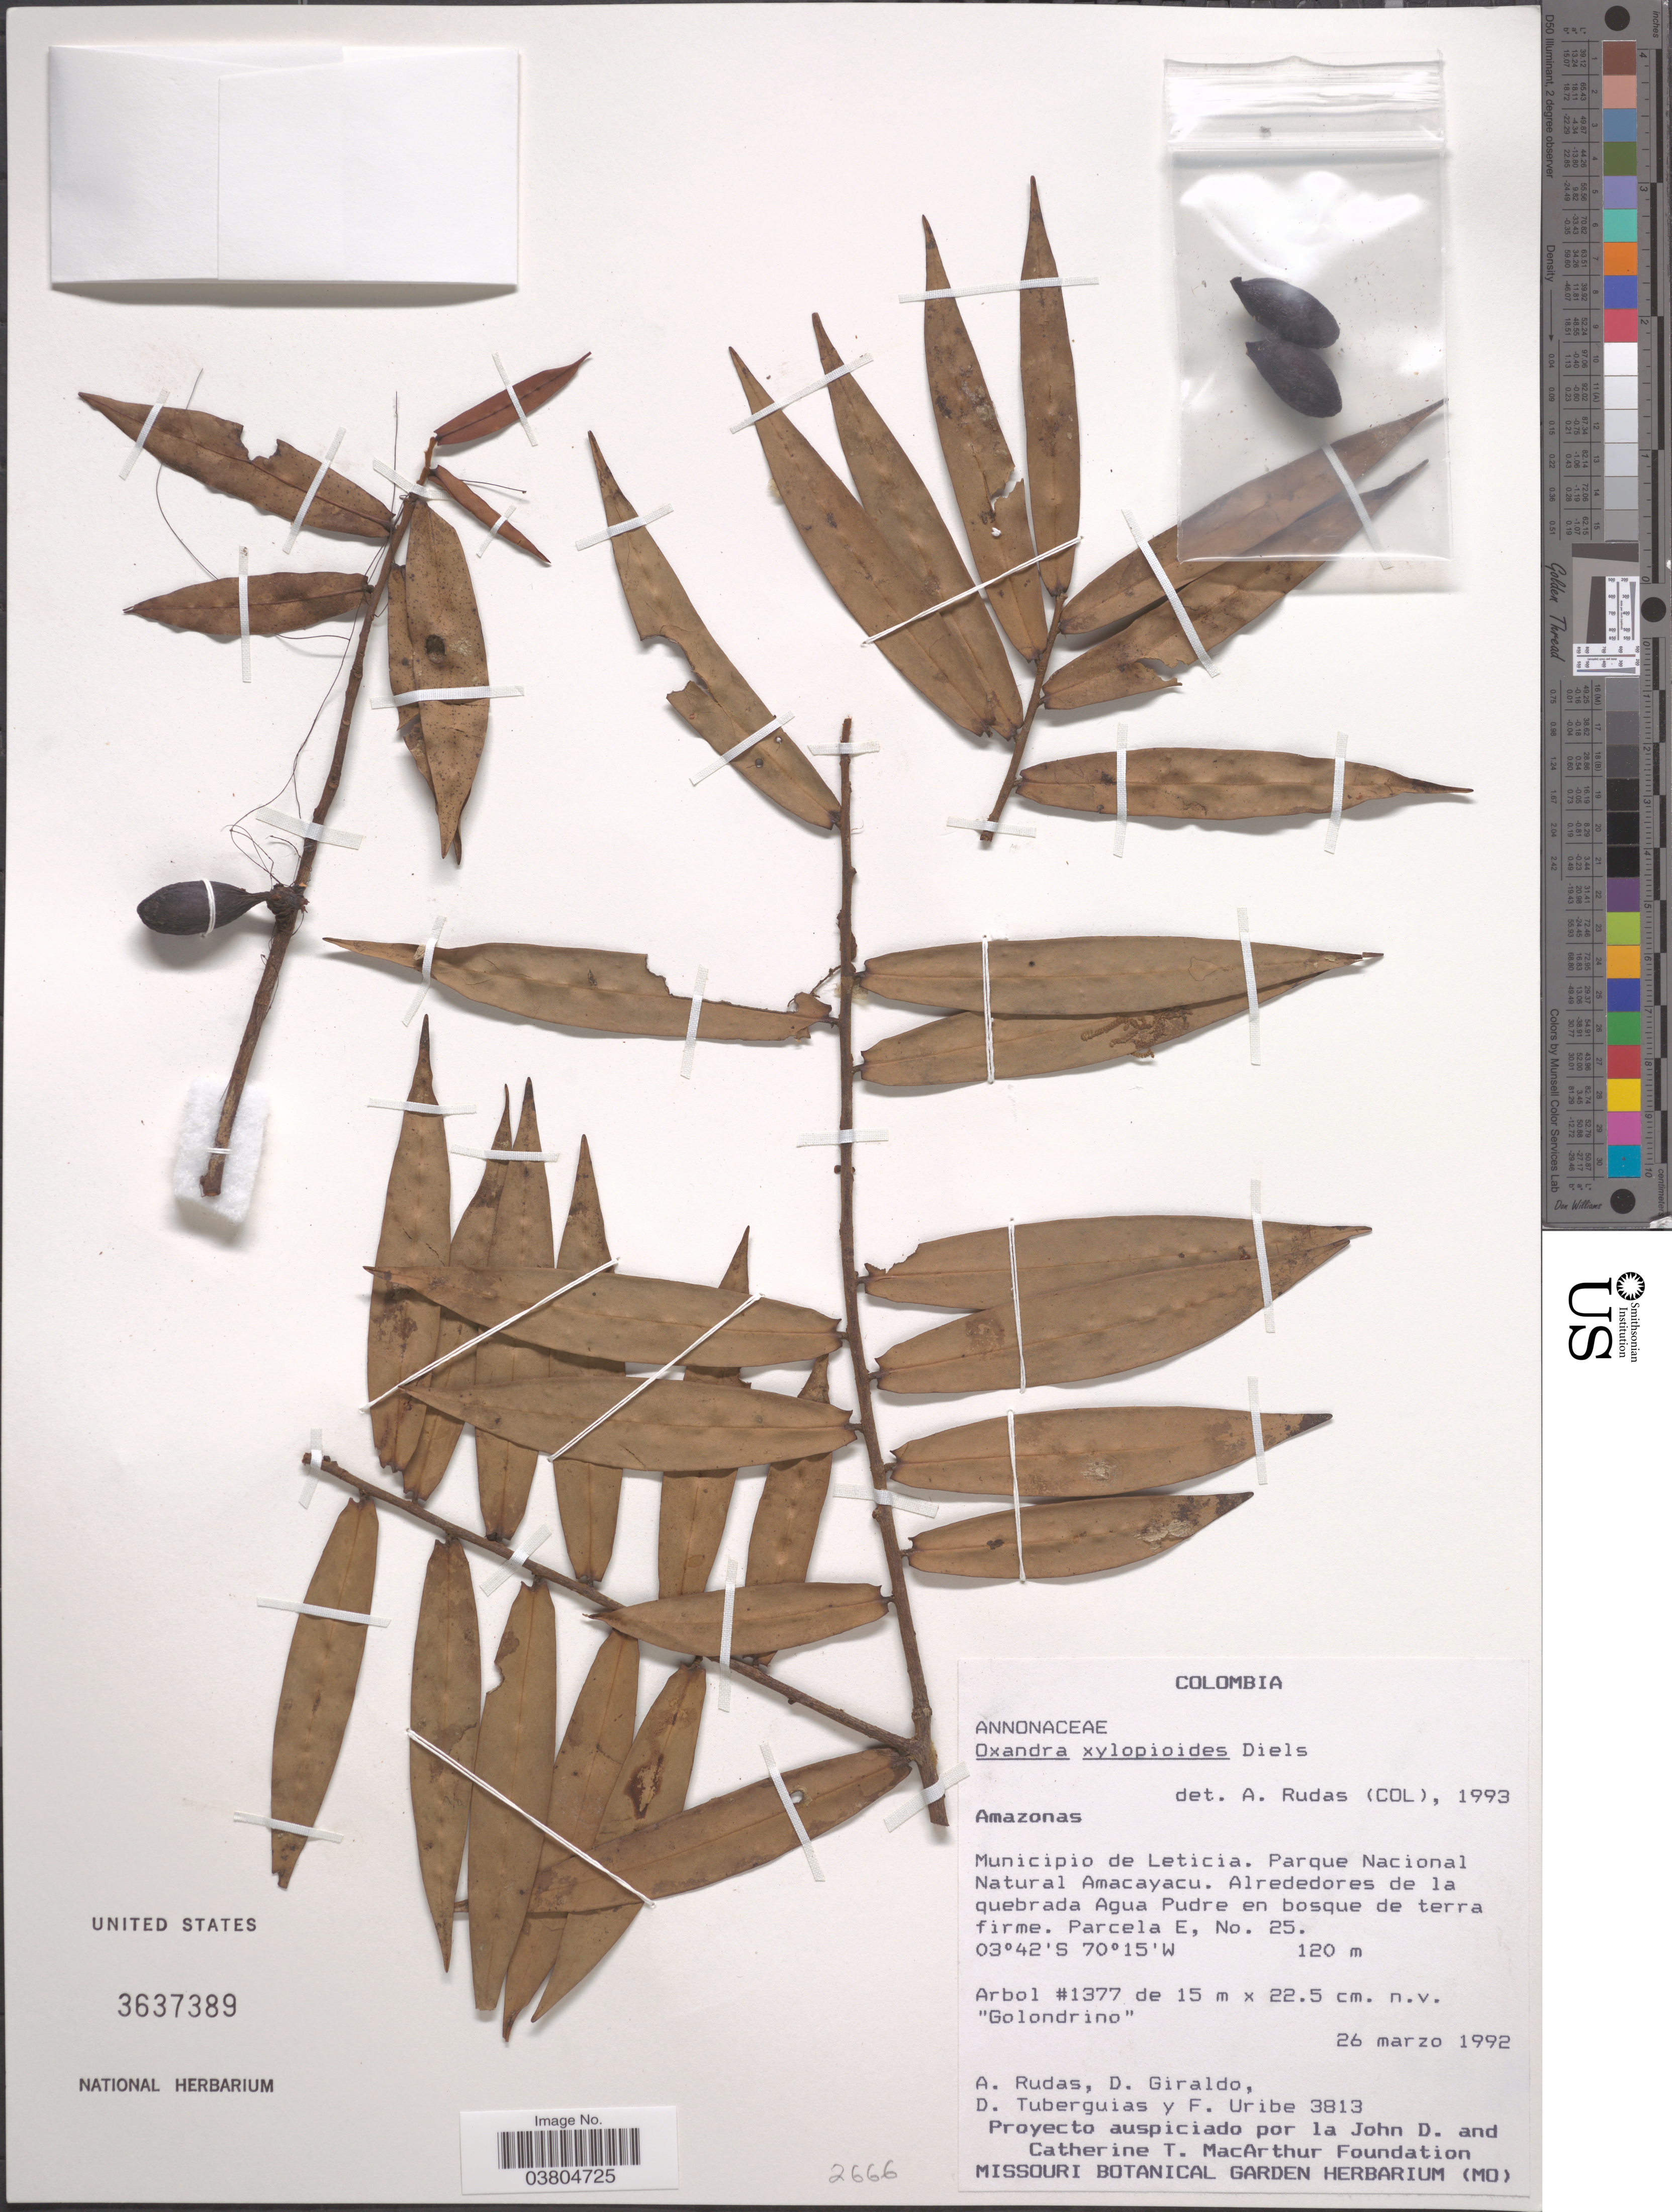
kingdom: Plantae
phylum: Tracheophyta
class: Magnoliopsida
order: Magnoliales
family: Annonaceae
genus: Oxandra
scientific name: Oxandra xylopioides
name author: Diels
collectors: A. Rudas, D. Giraldo, D. Tuberguias & F. Uribe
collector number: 3813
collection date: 1992-03-26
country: Colombia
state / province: Amazônas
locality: Municipio de Leticia. Parque Nacional Natural Amacayacu. Alrededores de la quebrada Agua Pudre. Parcela E.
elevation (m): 120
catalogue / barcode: US 3637389